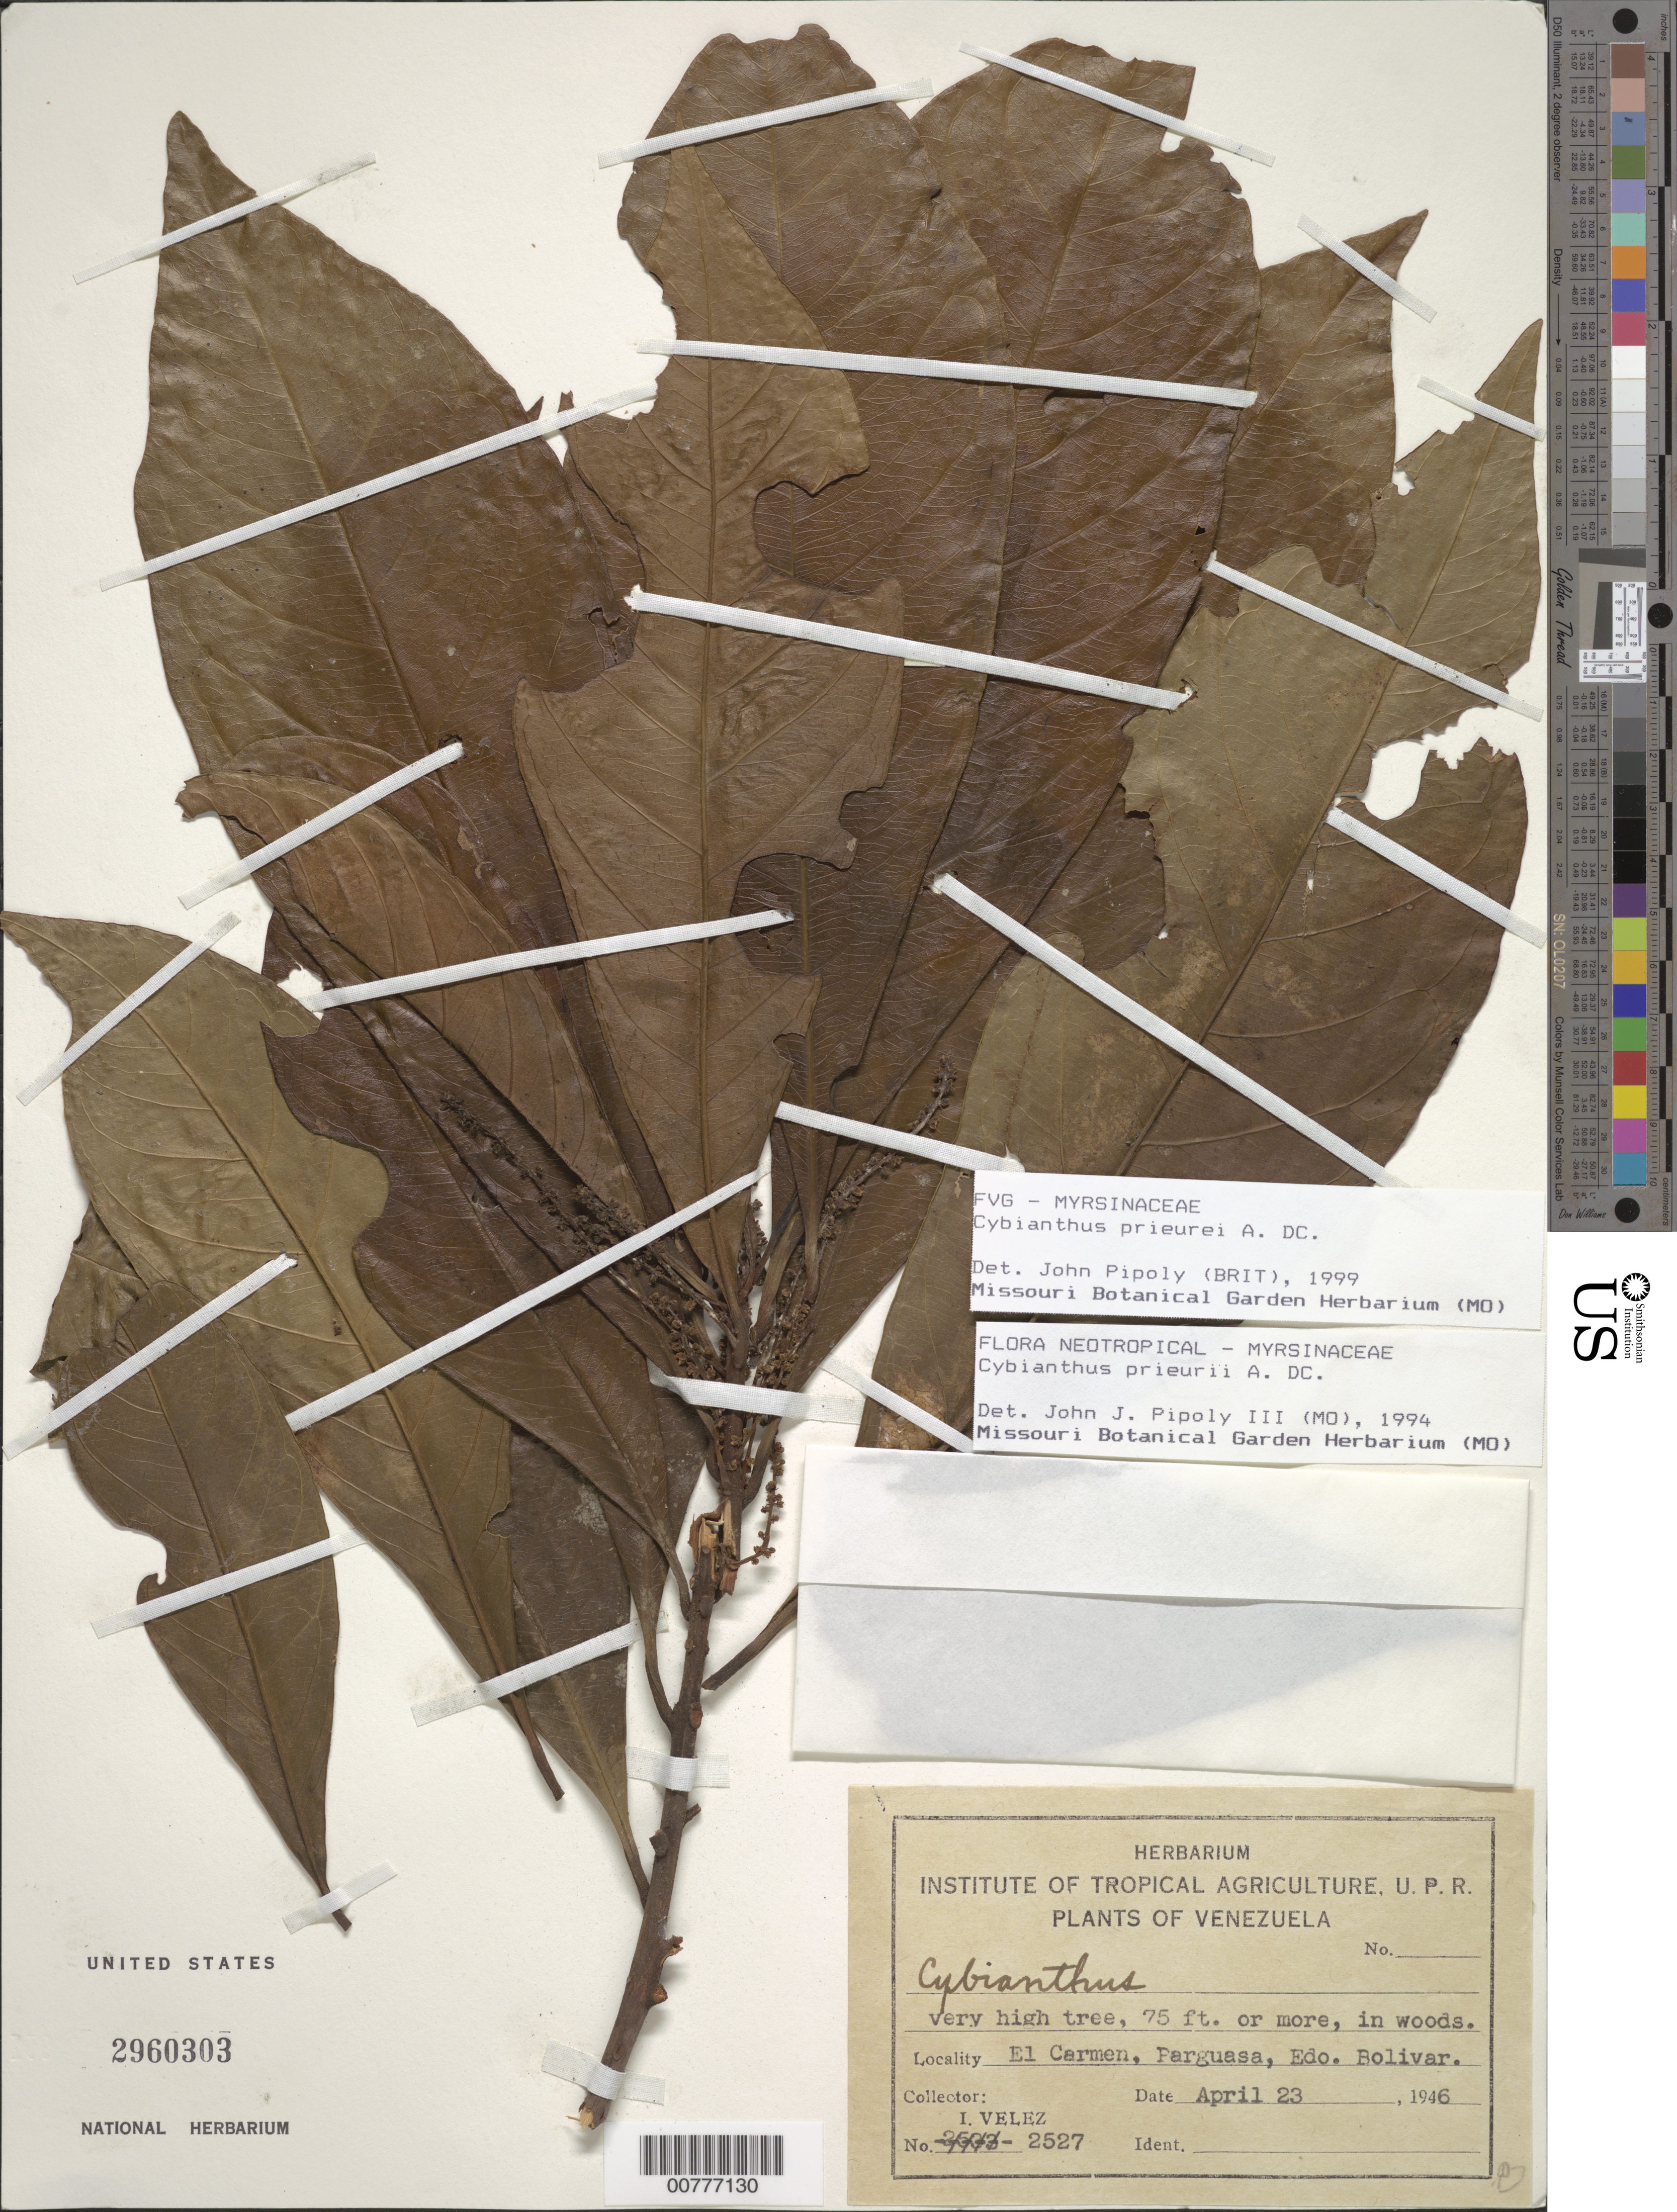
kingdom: Plantae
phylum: Tracheophyta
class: Magnoliopsida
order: Ericales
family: Primulaceae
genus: Cybianthus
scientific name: Cybianthus prieurii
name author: A. DC.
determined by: Pipoly, J. J., III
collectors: I. Velez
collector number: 2527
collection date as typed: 23-Apr-46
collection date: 1946-04-23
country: Venezuela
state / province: Bolívar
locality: Parguasa, El Carmen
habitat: Woods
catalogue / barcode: US 2960303